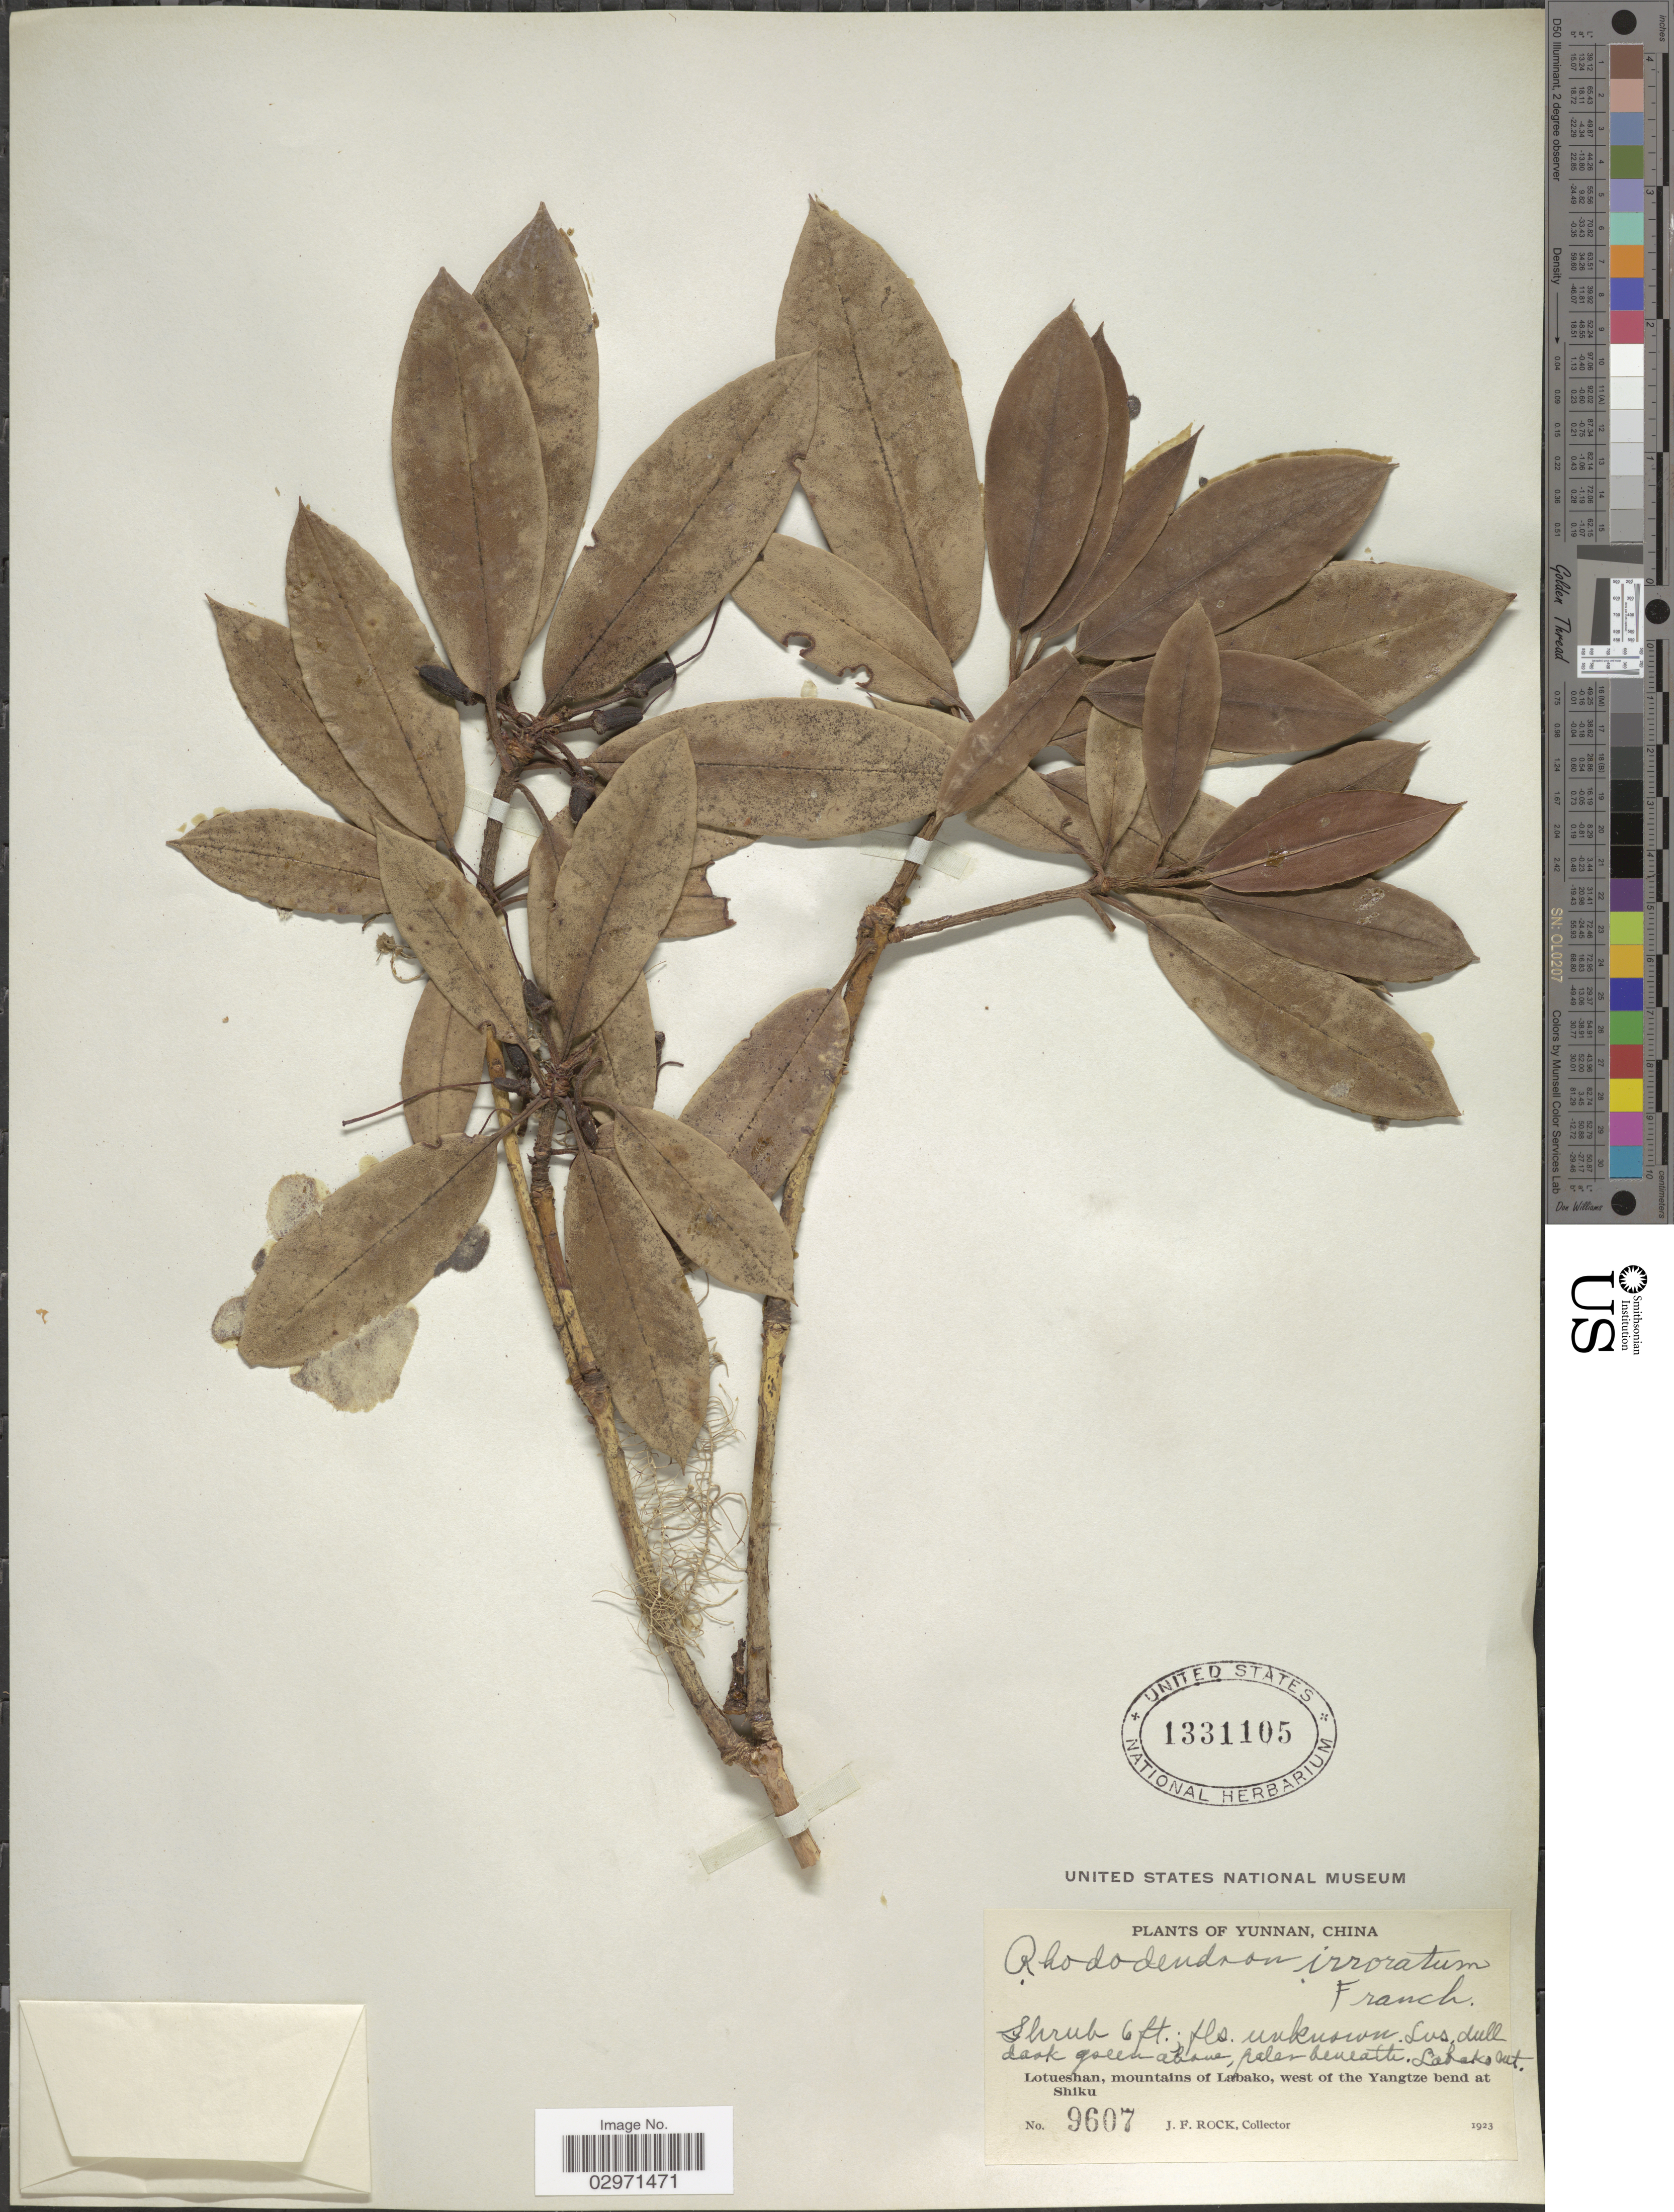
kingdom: Plantae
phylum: Tracheophyta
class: Magnoliopsida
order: Ericales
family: Ericaceae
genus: Rhododendron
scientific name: Rhododendron irroratum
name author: Franch.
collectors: J. Rock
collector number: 9607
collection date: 1923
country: China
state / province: Yunnan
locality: Labako mt. Lotueshan, mountains of Labako, west of the Yangtze bend at Shiku.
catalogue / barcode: US 1331105